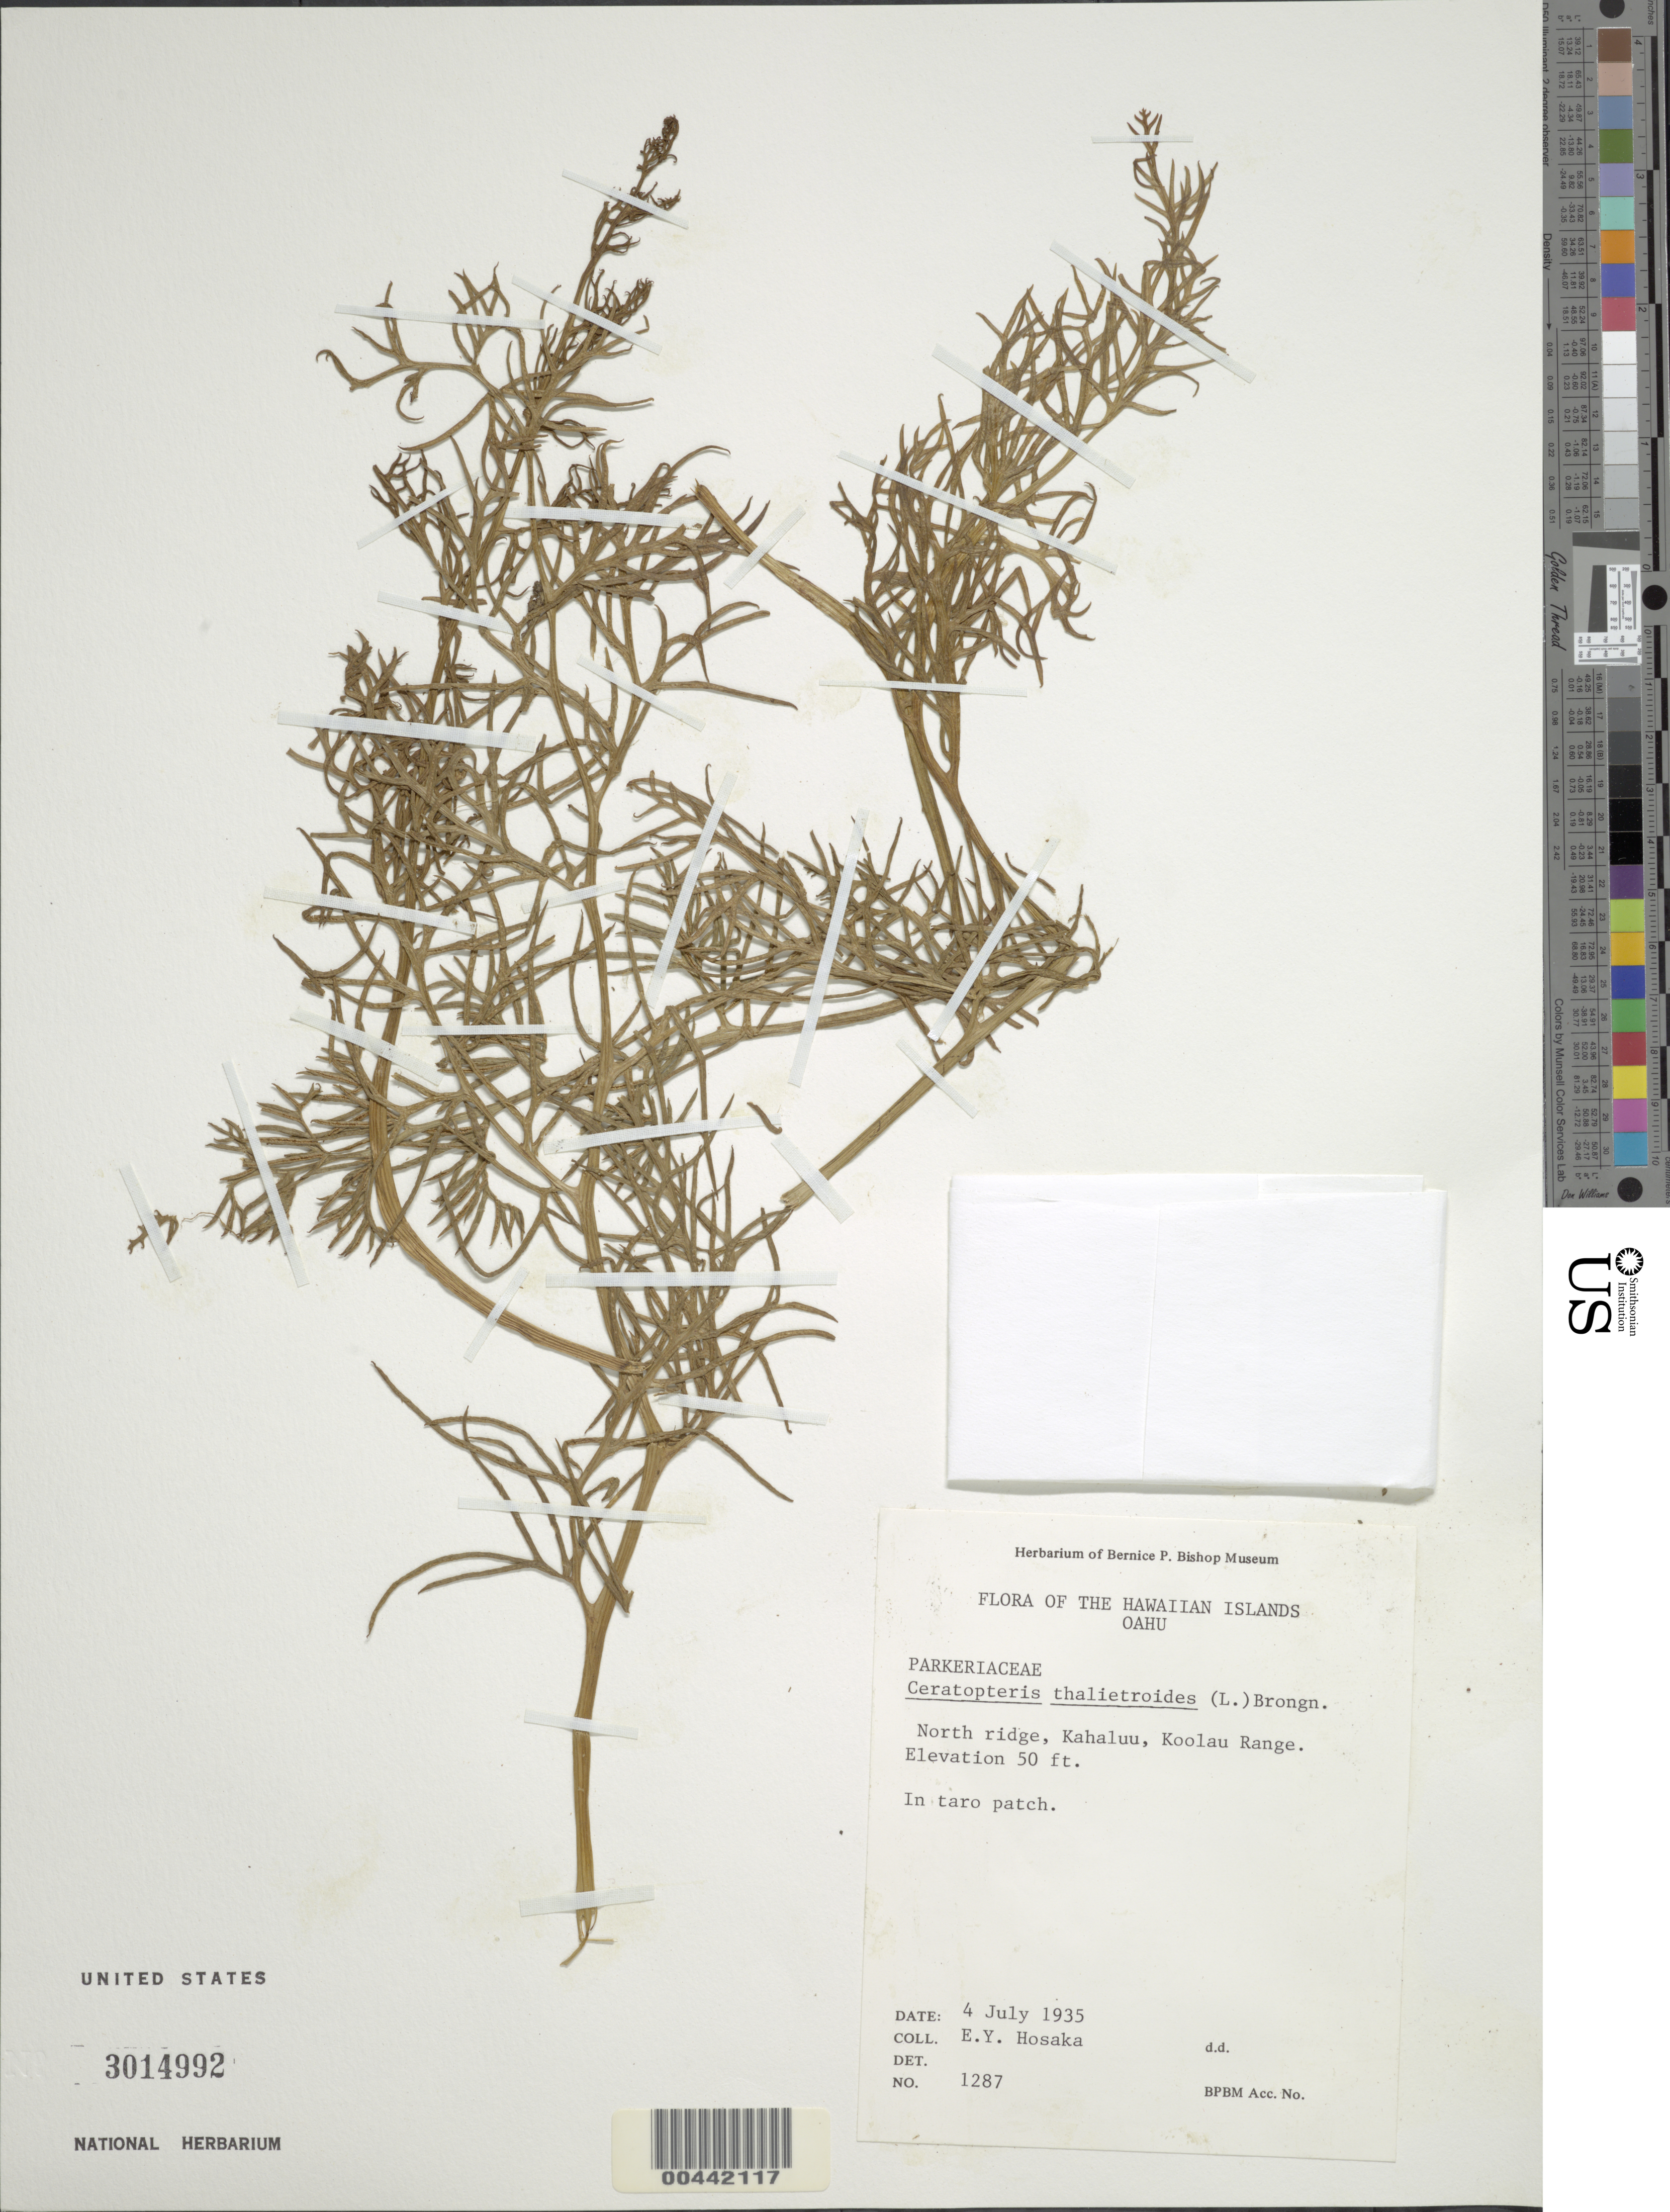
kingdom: Plantae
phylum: Tracheophyta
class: Polypodiopsida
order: Polypodiales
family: Pteridaceae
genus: Ceratopteris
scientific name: Ceratopteris thalictroides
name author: (L.) Brongn.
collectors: E. Y. Hosaka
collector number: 1287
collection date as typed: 4 Jul 1935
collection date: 1935-07-04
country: United States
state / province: Hawaii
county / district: Honolulu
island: Oahu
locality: N ridge, Kahaluu, Koolau Range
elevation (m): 15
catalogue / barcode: US 3014992